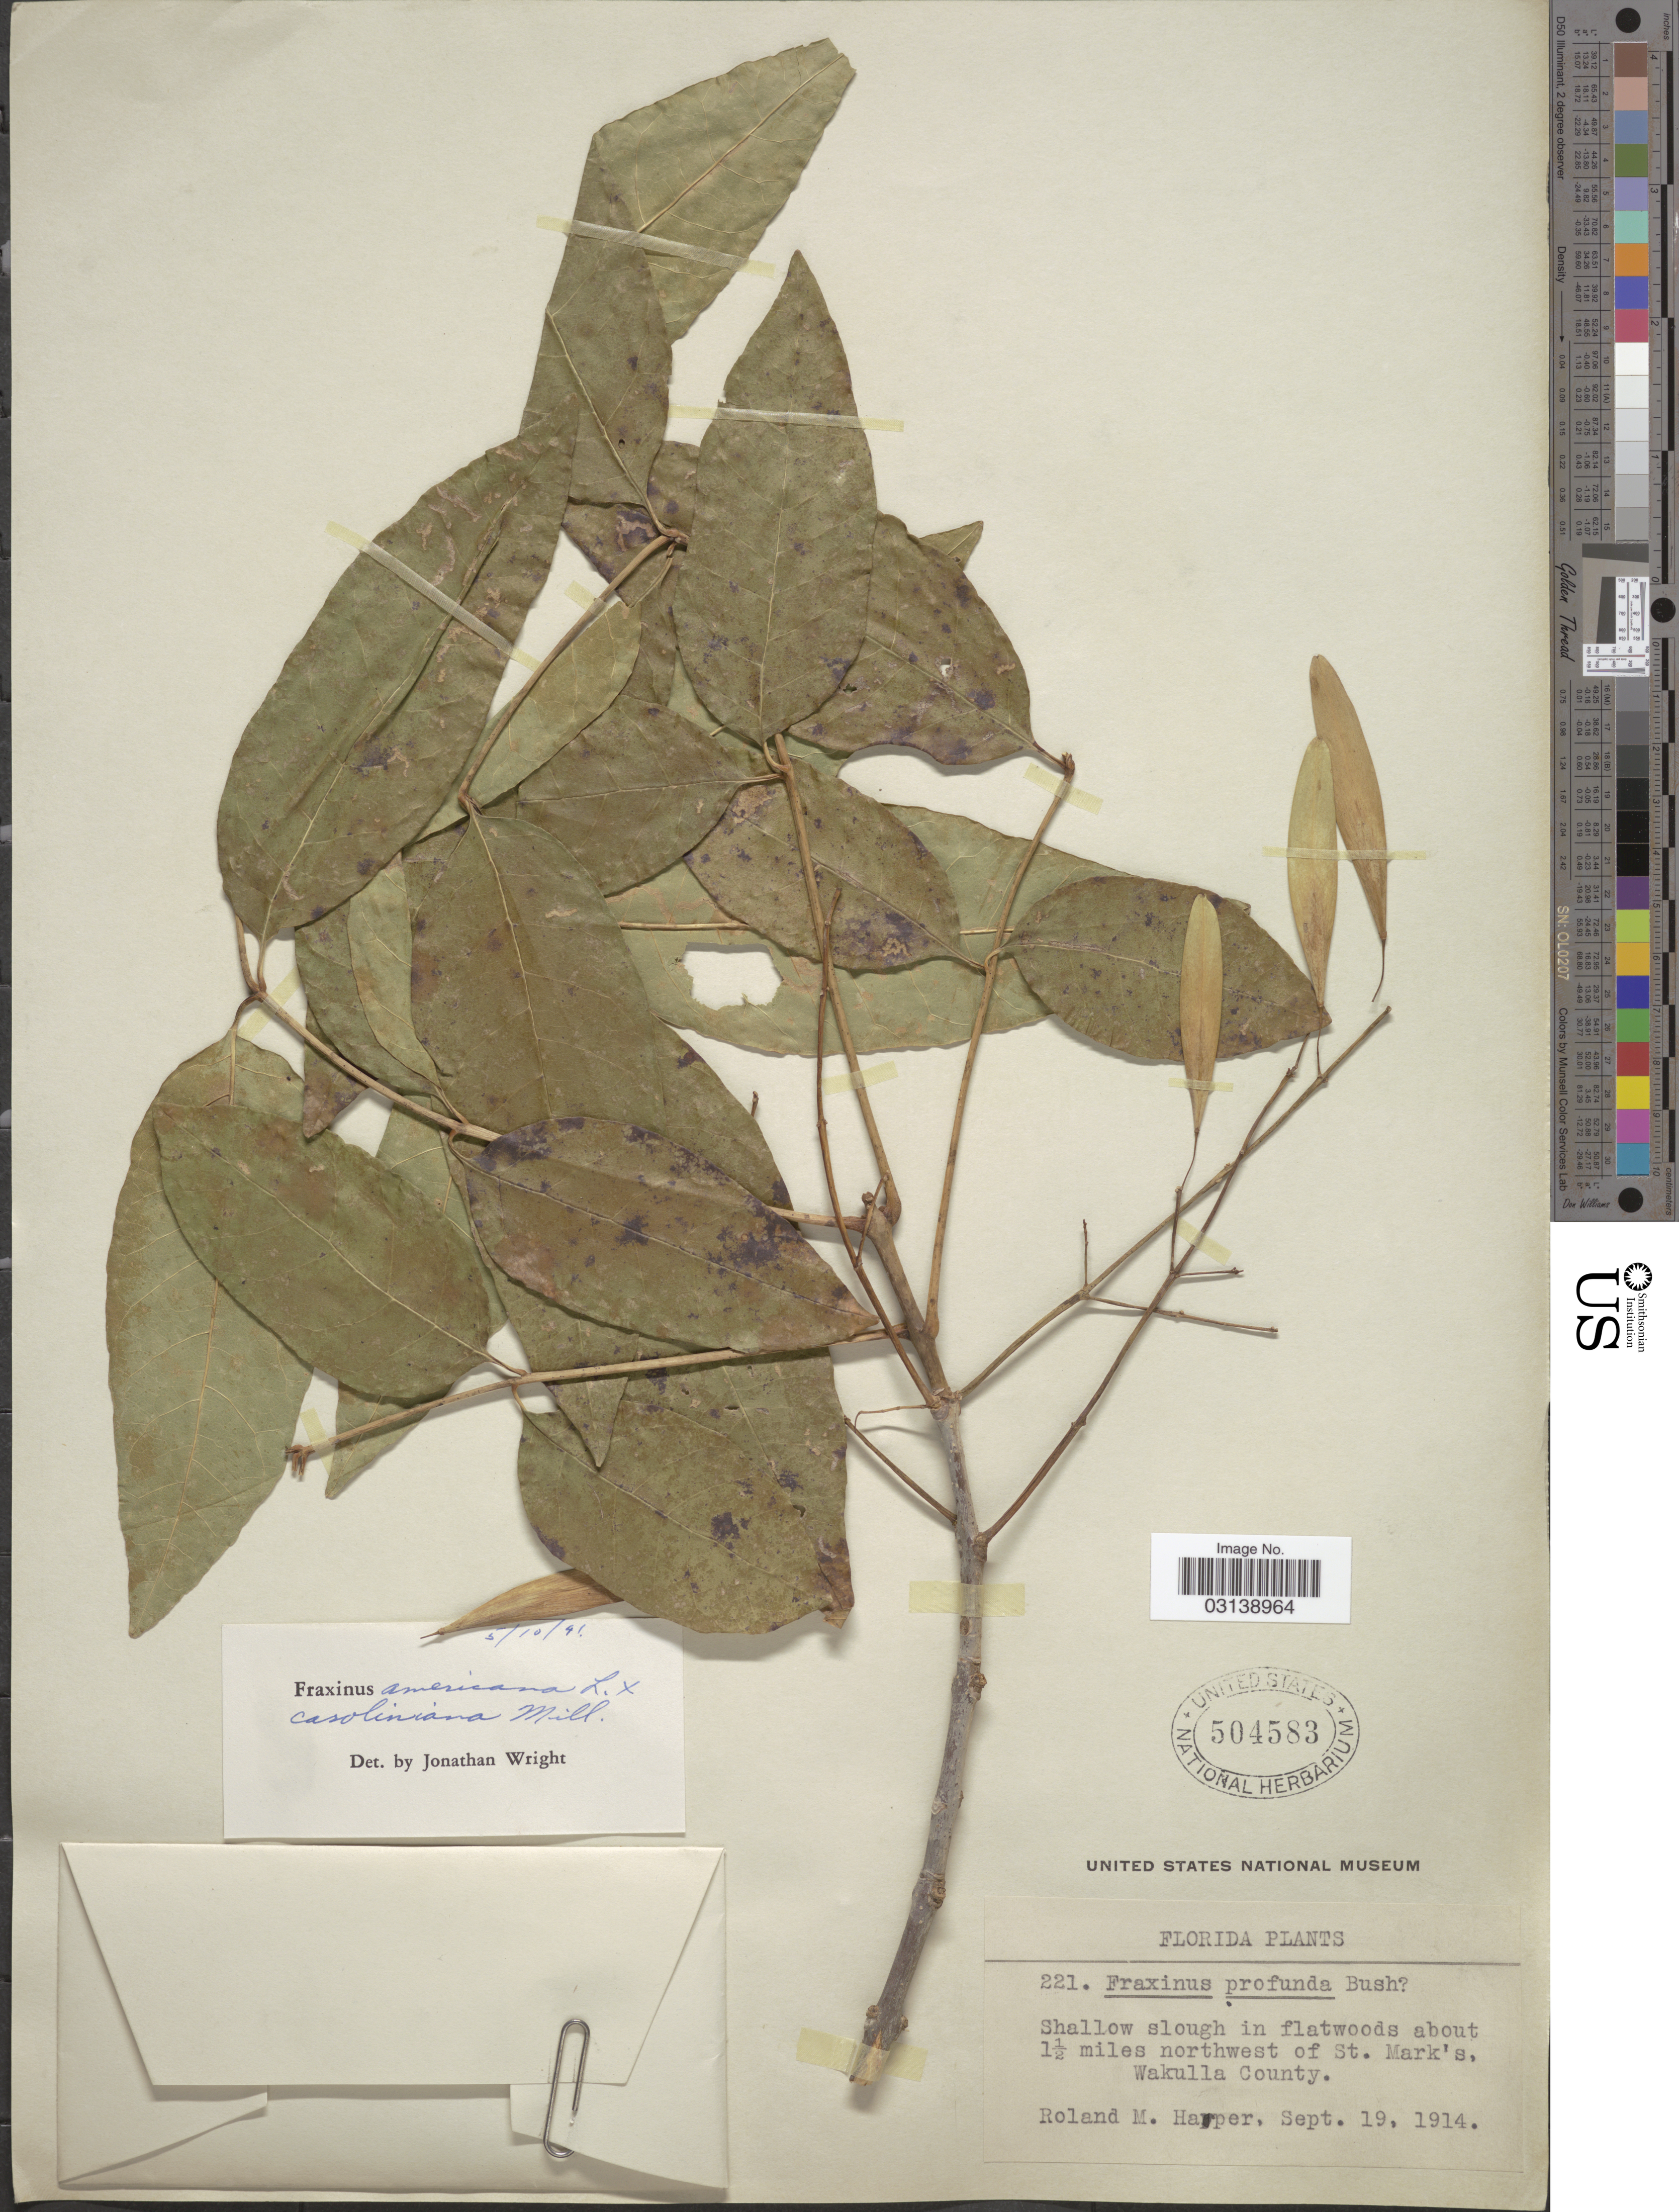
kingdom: Plantae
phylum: Tracheophyta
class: Magnoliopsida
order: Lamiales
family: Oleaceae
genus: Fraxinus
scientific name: Fraxinus pauciflora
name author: Nutt.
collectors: R. M. Harper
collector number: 221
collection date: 1914-09-19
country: United States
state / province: Florida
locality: About 1½ miles northwest of St. Mark's. Wakulla County.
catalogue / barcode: US 504583